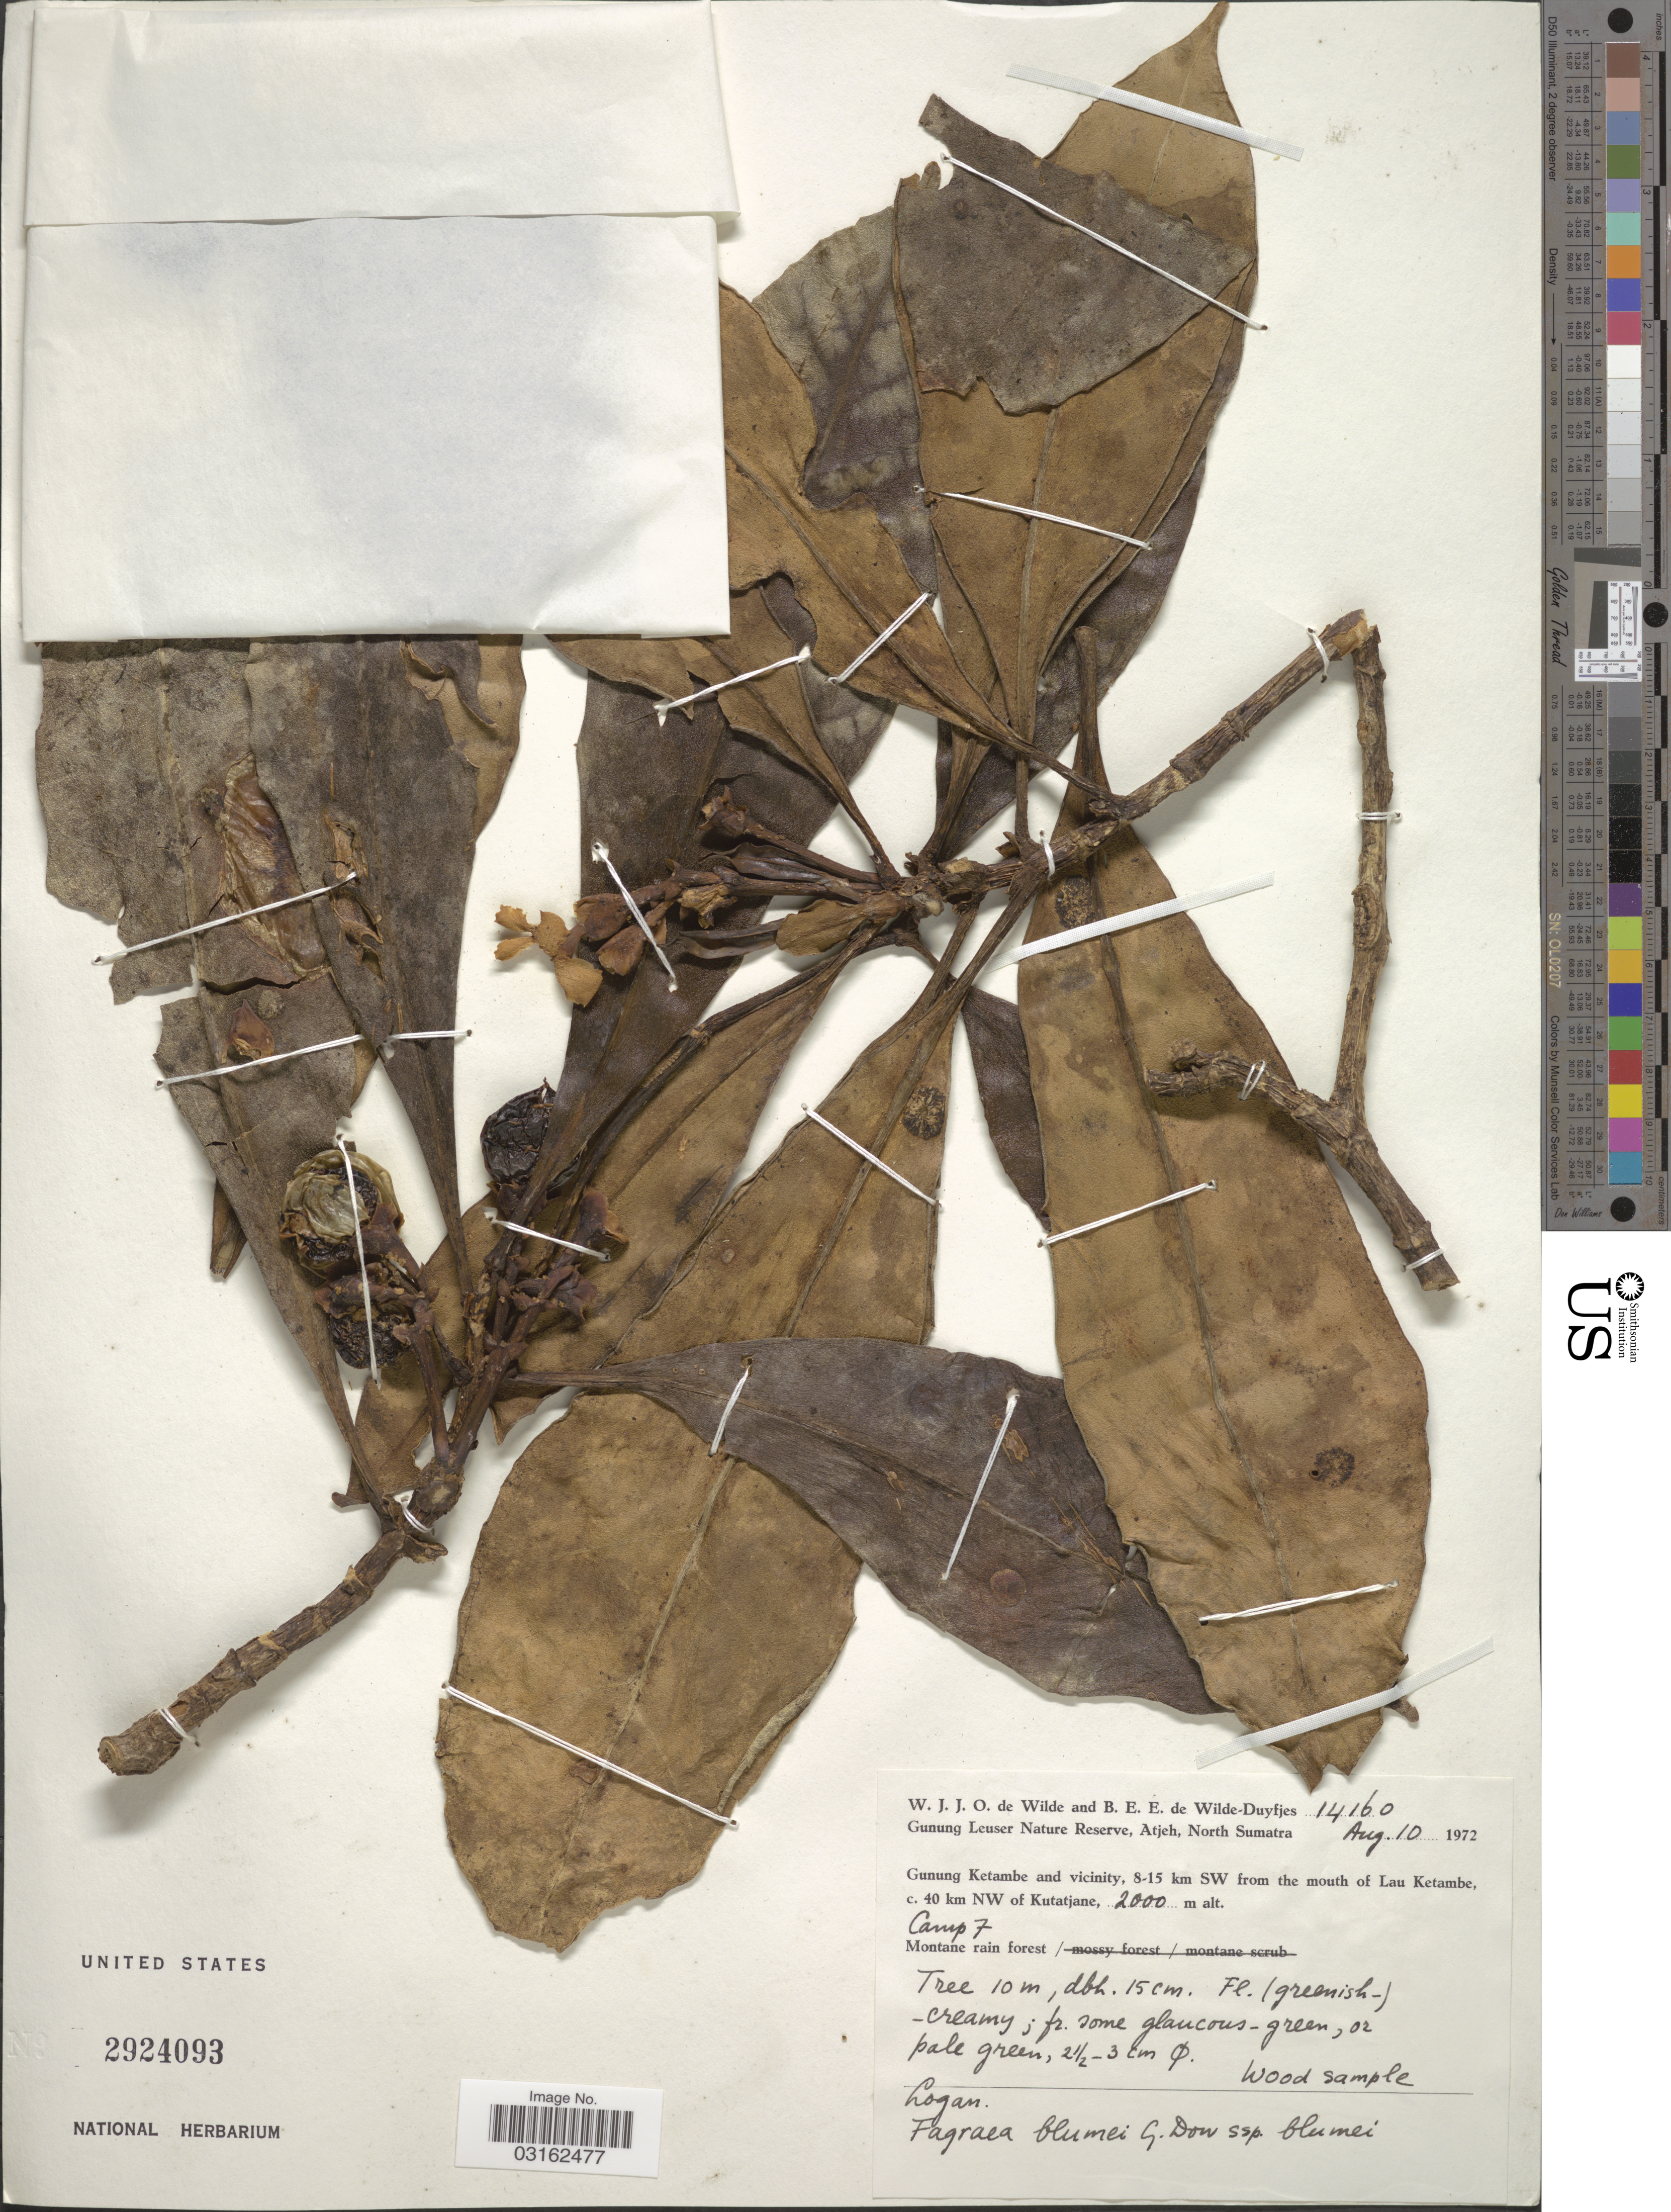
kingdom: Plantae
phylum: Tracheophyta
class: Magnoliopsida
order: Gentianales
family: Gentianaceae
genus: Fagraea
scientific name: Fagraea blumei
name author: G. Don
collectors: W. J. de Wilde & B. E. de Wilde-Duyfjes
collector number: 14160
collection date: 1972-08-10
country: Indonesia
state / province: Sumatra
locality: Gunung Leuser Nature Reserve, Atjeh, North Sumatra. Gunung Ketambe and vicinity, 8-15 km SW from the mouth of Lau Ketambe, c. 40 km NW of Kutatjane. Camp 7.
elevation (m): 2000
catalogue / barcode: US 2924093